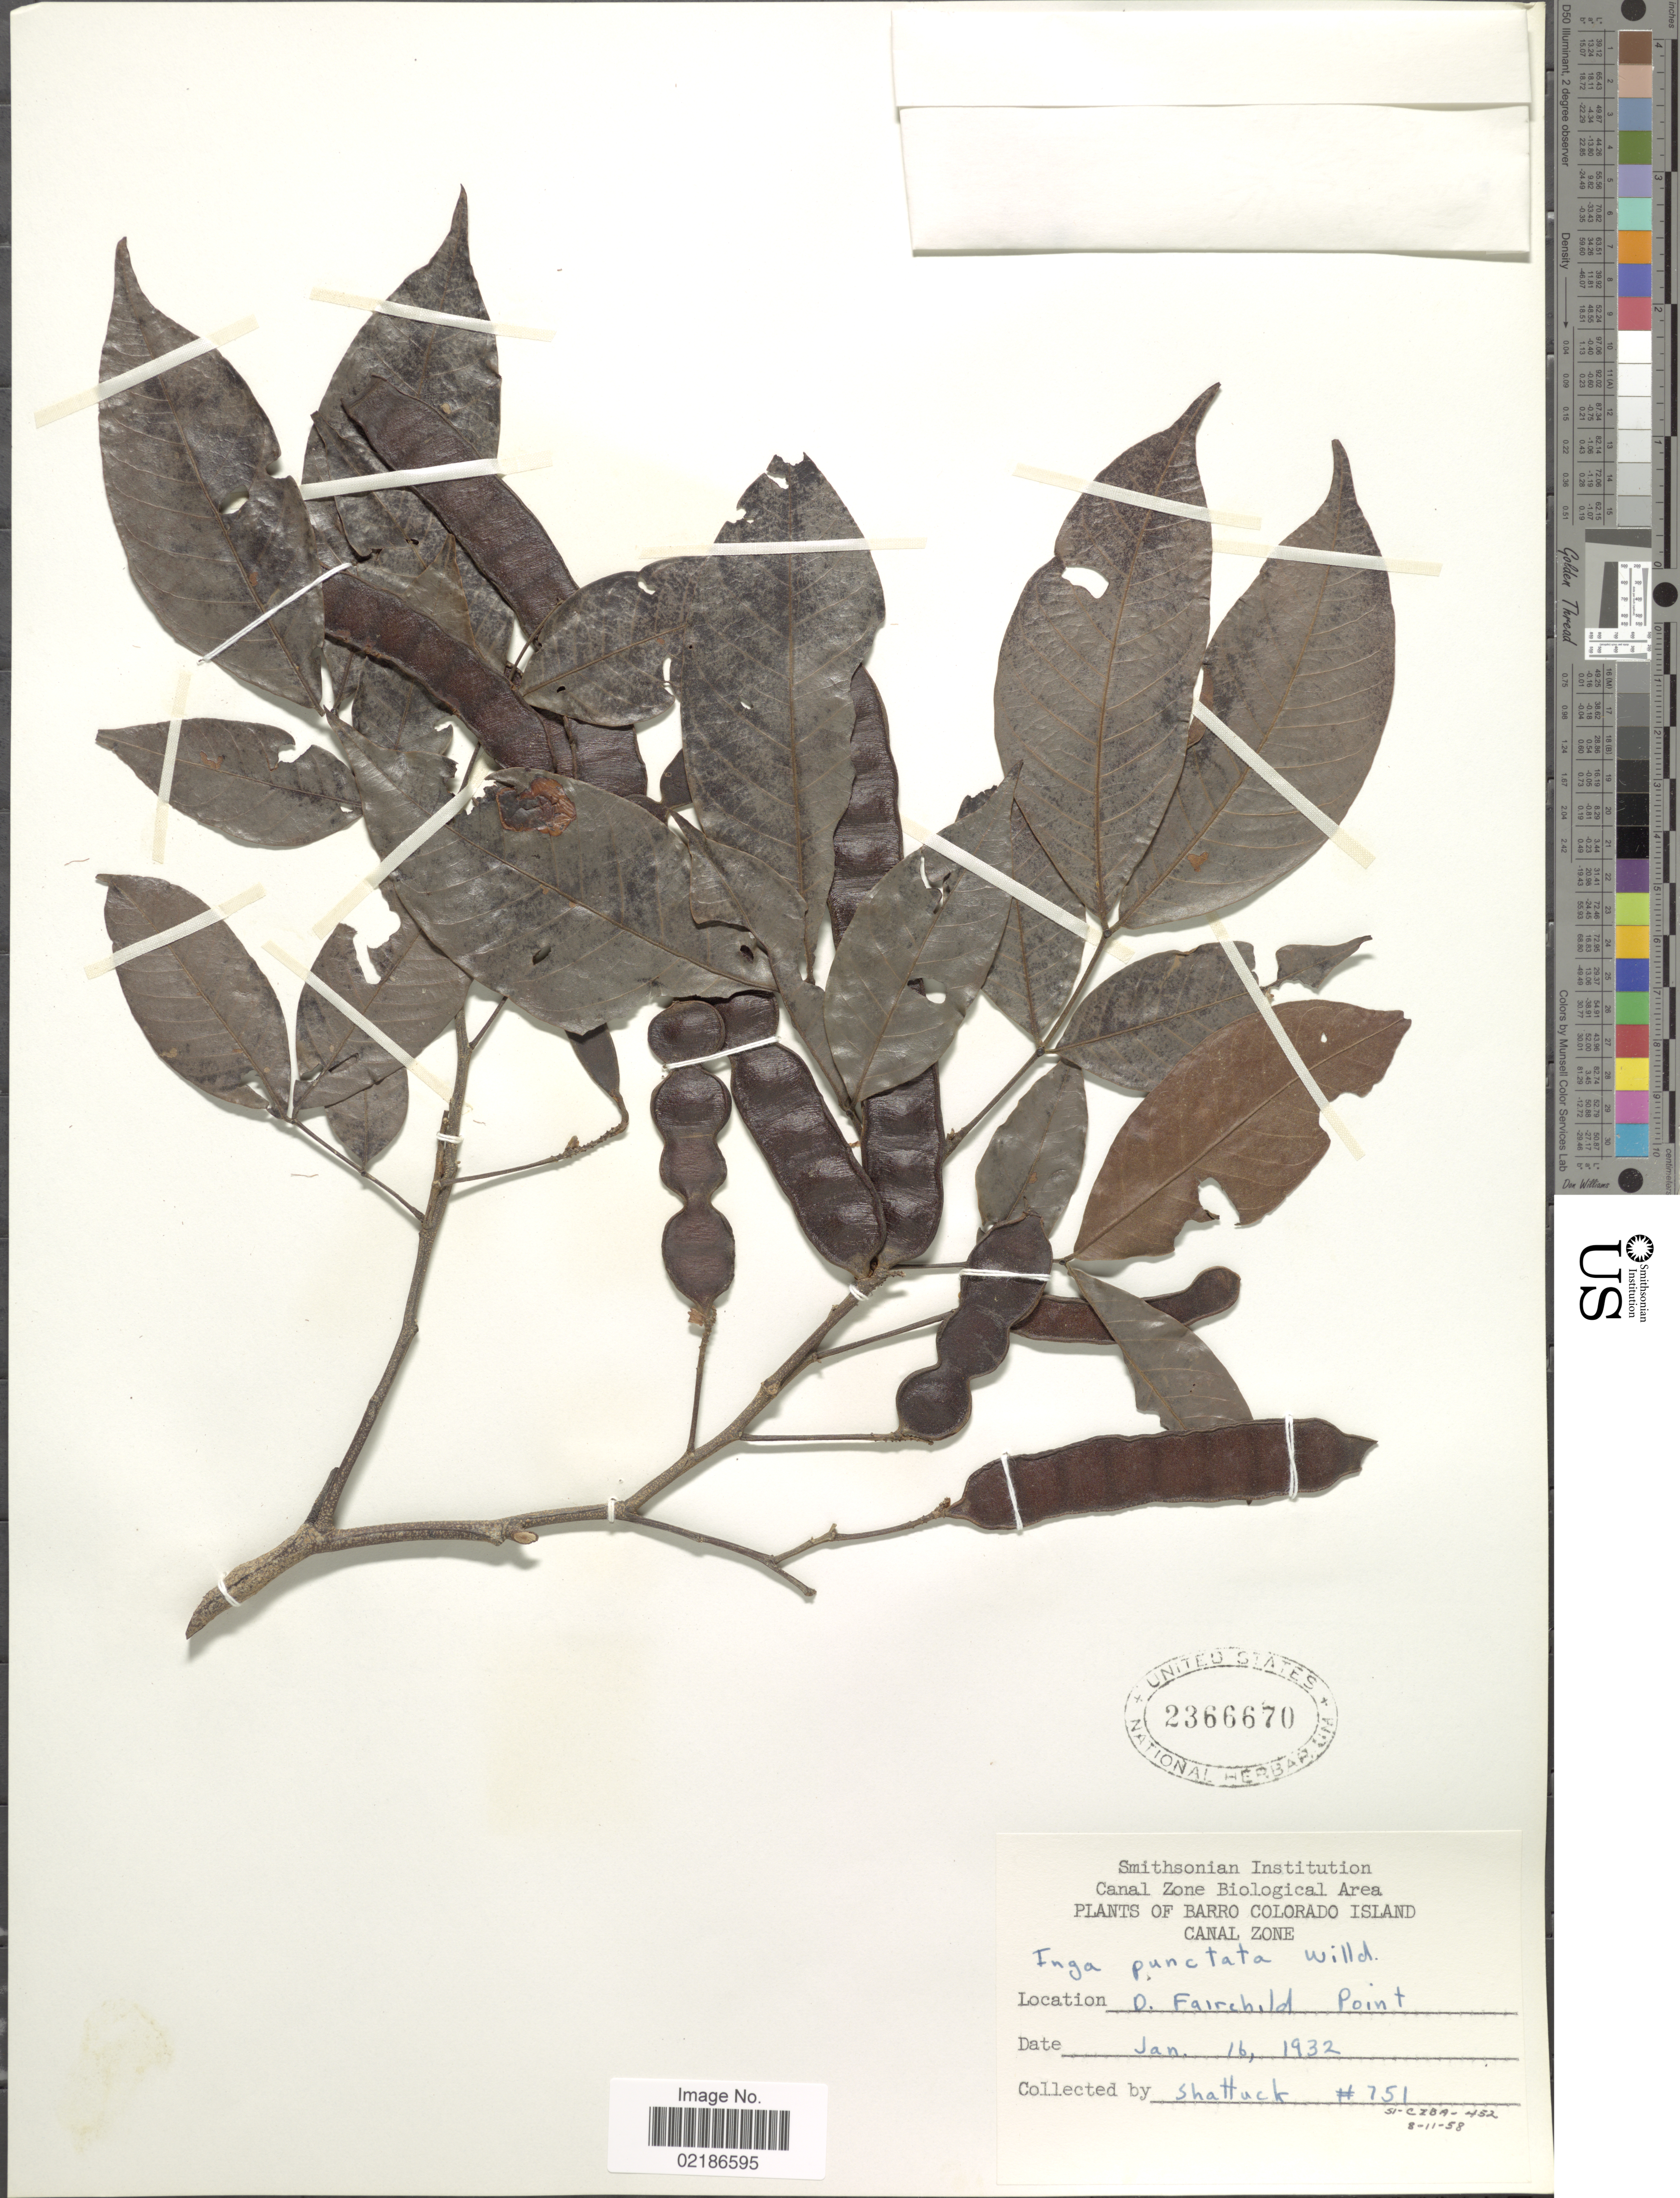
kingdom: Plantae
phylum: Tracheophyta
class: Magnoliopsida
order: Fabales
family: Fabaceae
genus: Inga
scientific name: Inga punctata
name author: Willd.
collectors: Shattuck, --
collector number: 751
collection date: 1932-01-16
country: Panama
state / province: Panamá Oeste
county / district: Canal Zone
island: Barro Colorado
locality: Barro Colorado Island, Canal Zone, D. Fairchild Point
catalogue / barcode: US 2366670